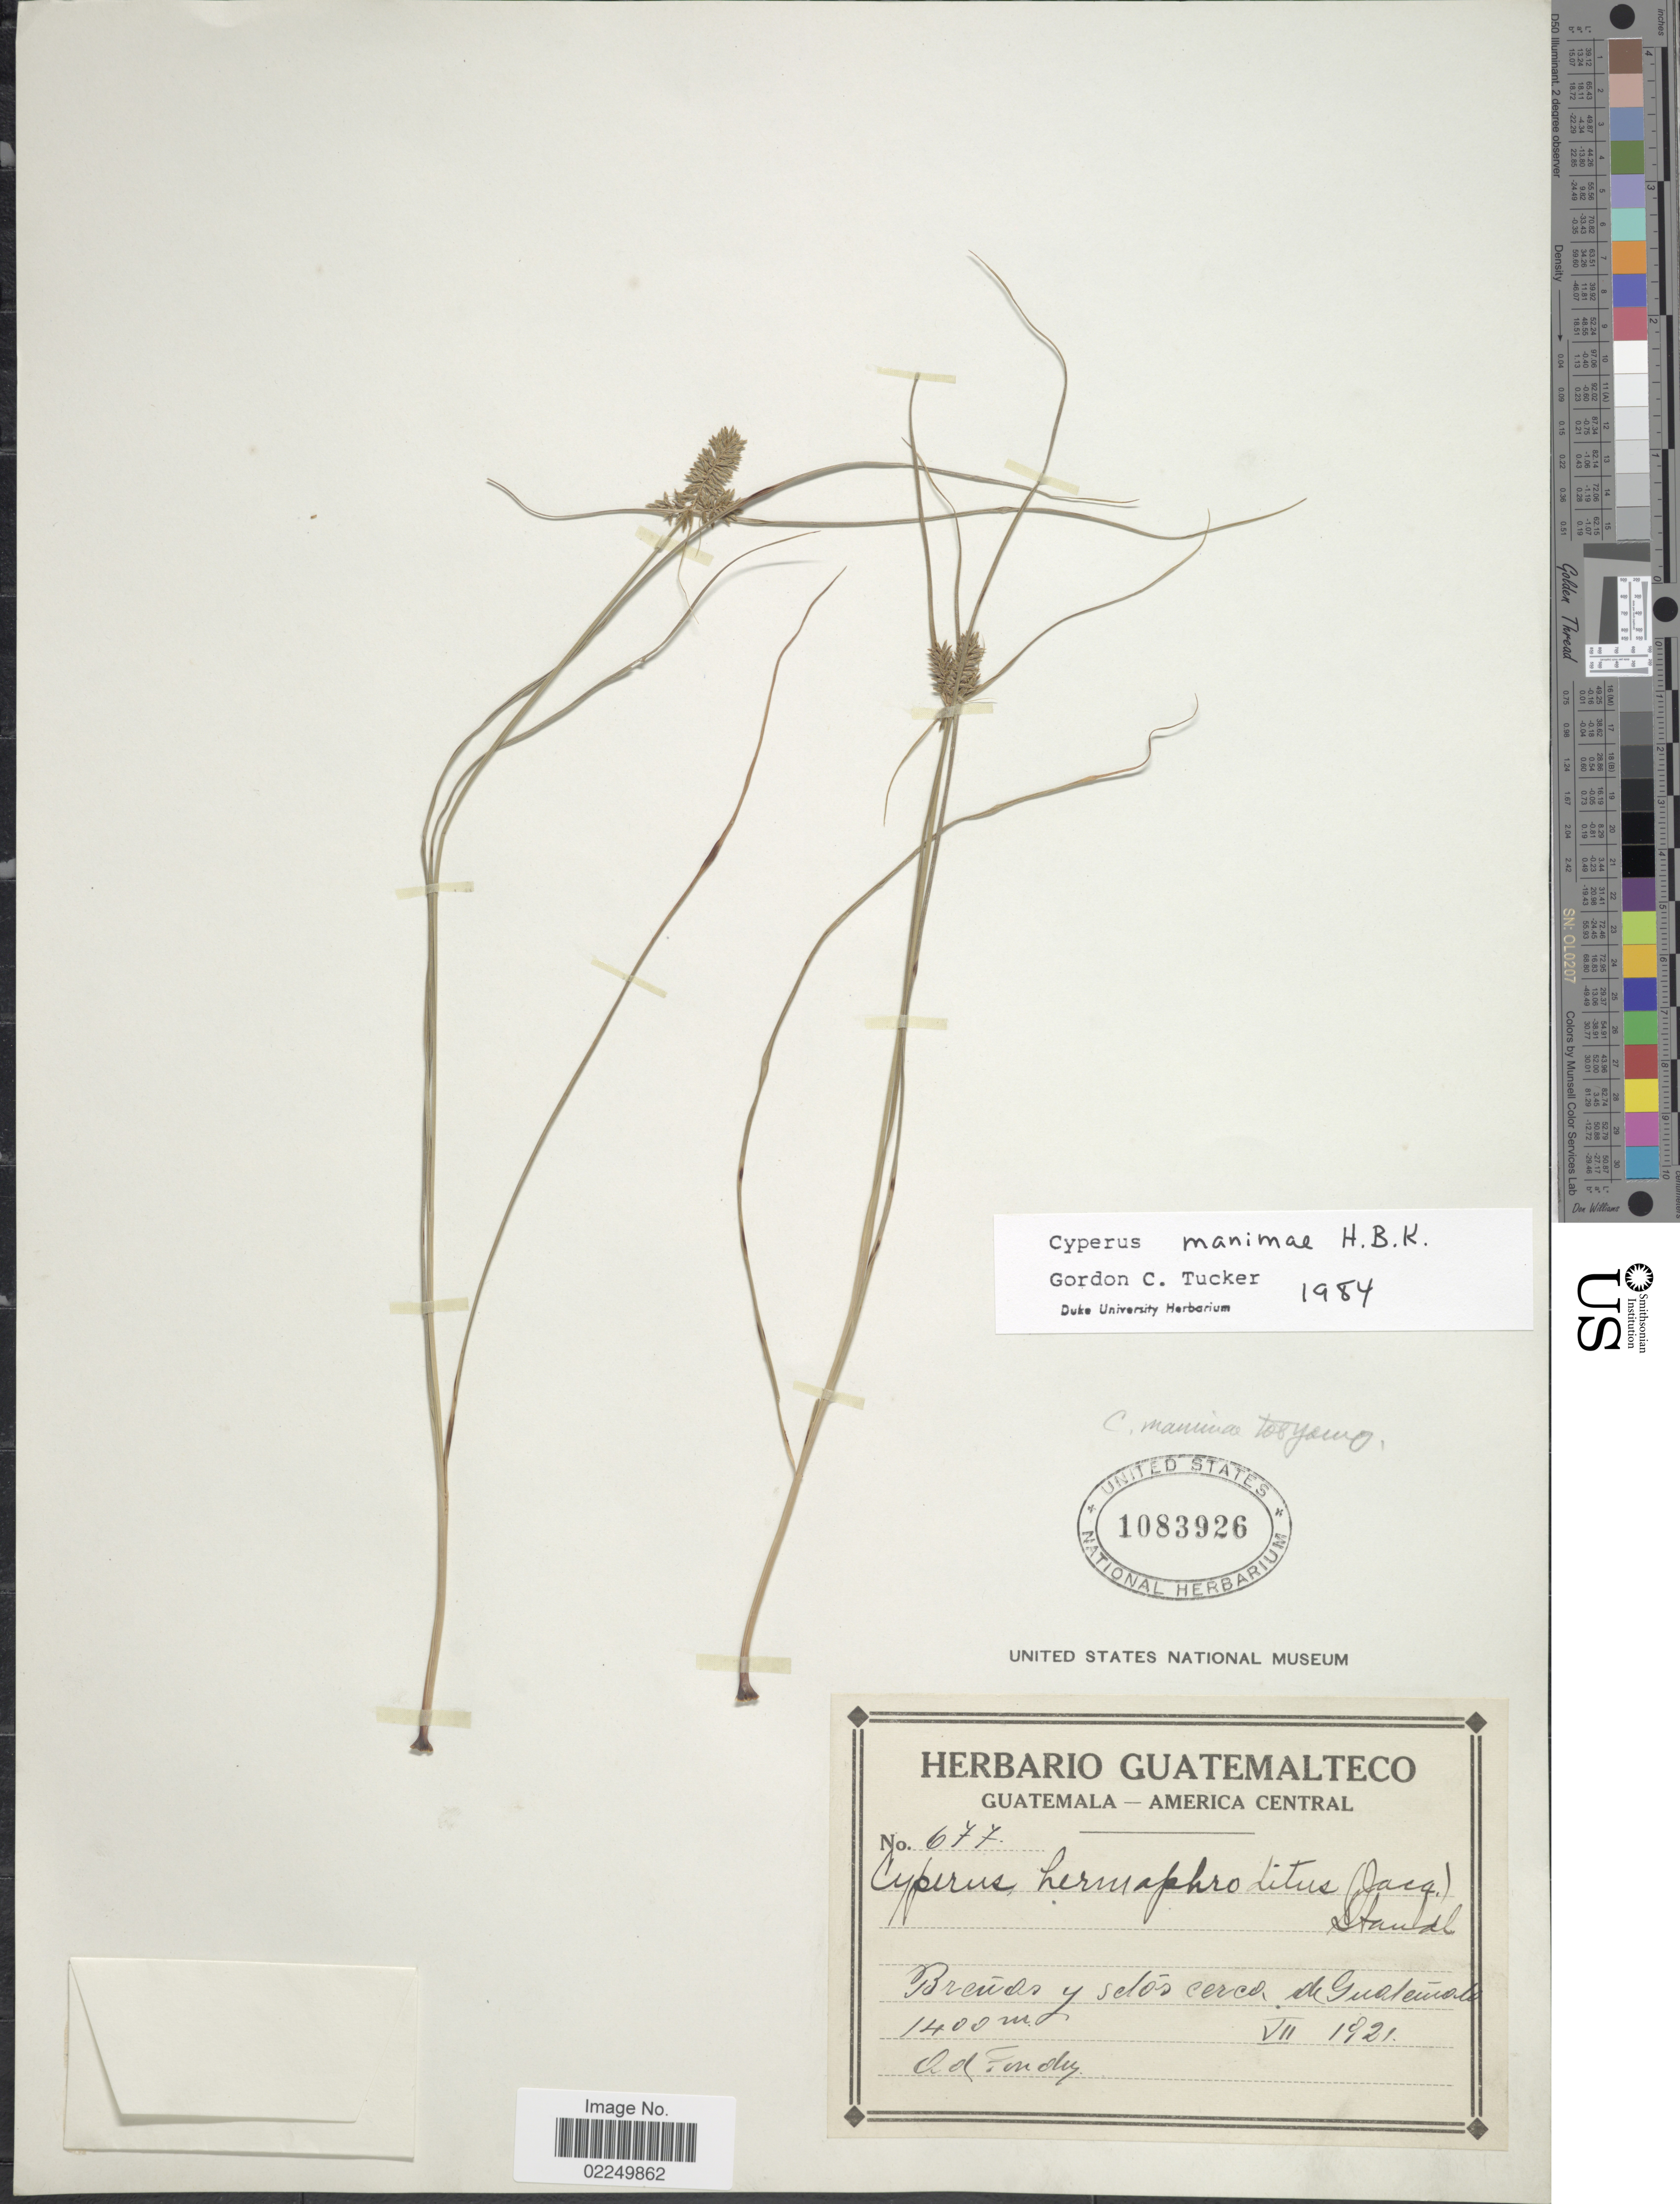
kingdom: Plantae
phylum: Tracheophyta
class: Liliopsida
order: Poales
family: Cyperaceae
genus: Cyperus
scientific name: Cyperus manimae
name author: Kunth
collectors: A. Tonduz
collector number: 677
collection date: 1921-07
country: Guatemala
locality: Brenas y selos cerca de Guatemala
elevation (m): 1400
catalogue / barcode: US 1083926